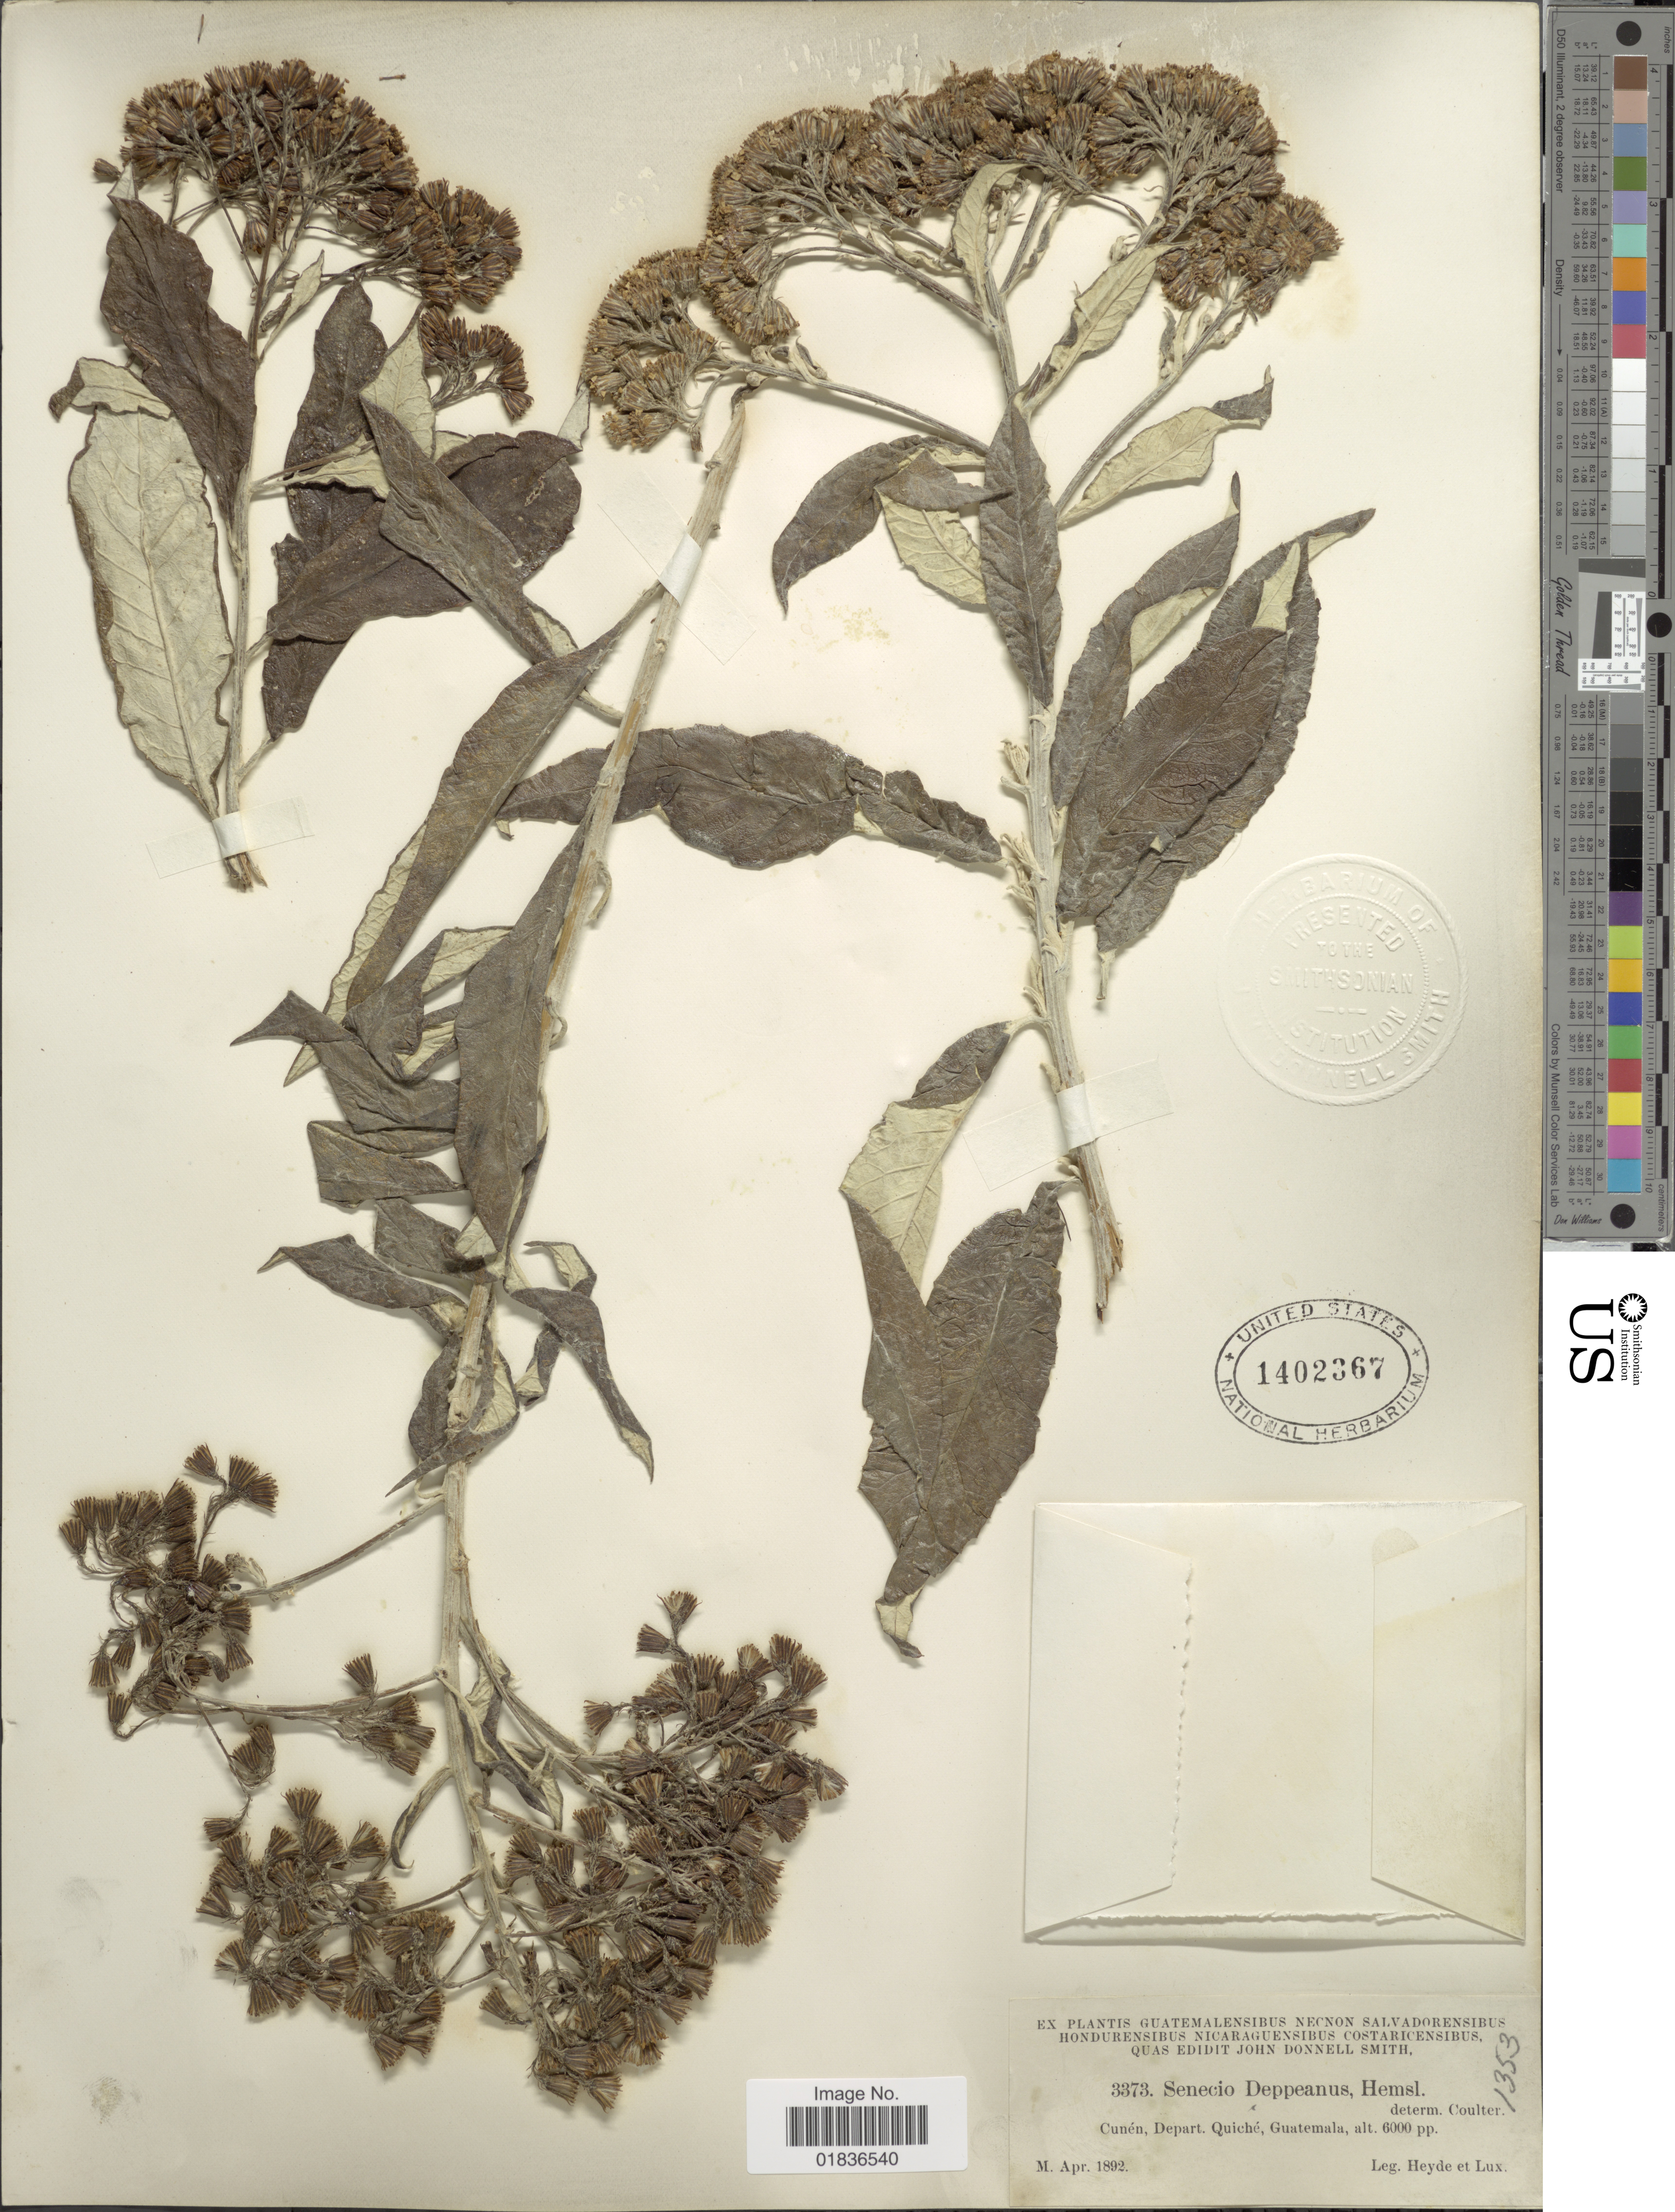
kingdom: Plantae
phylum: Tracheophyta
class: Magnoliopsida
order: Asterales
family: Asteraceae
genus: Senecio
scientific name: Senecio deppeanus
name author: Hemsl.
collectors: E. T. Heyde & E. Lux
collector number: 3373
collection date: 1892-04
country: Guatemala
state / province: El Quiché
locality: Cunen, Depart. Quiche.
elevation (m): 1829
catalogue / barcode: US 1402367